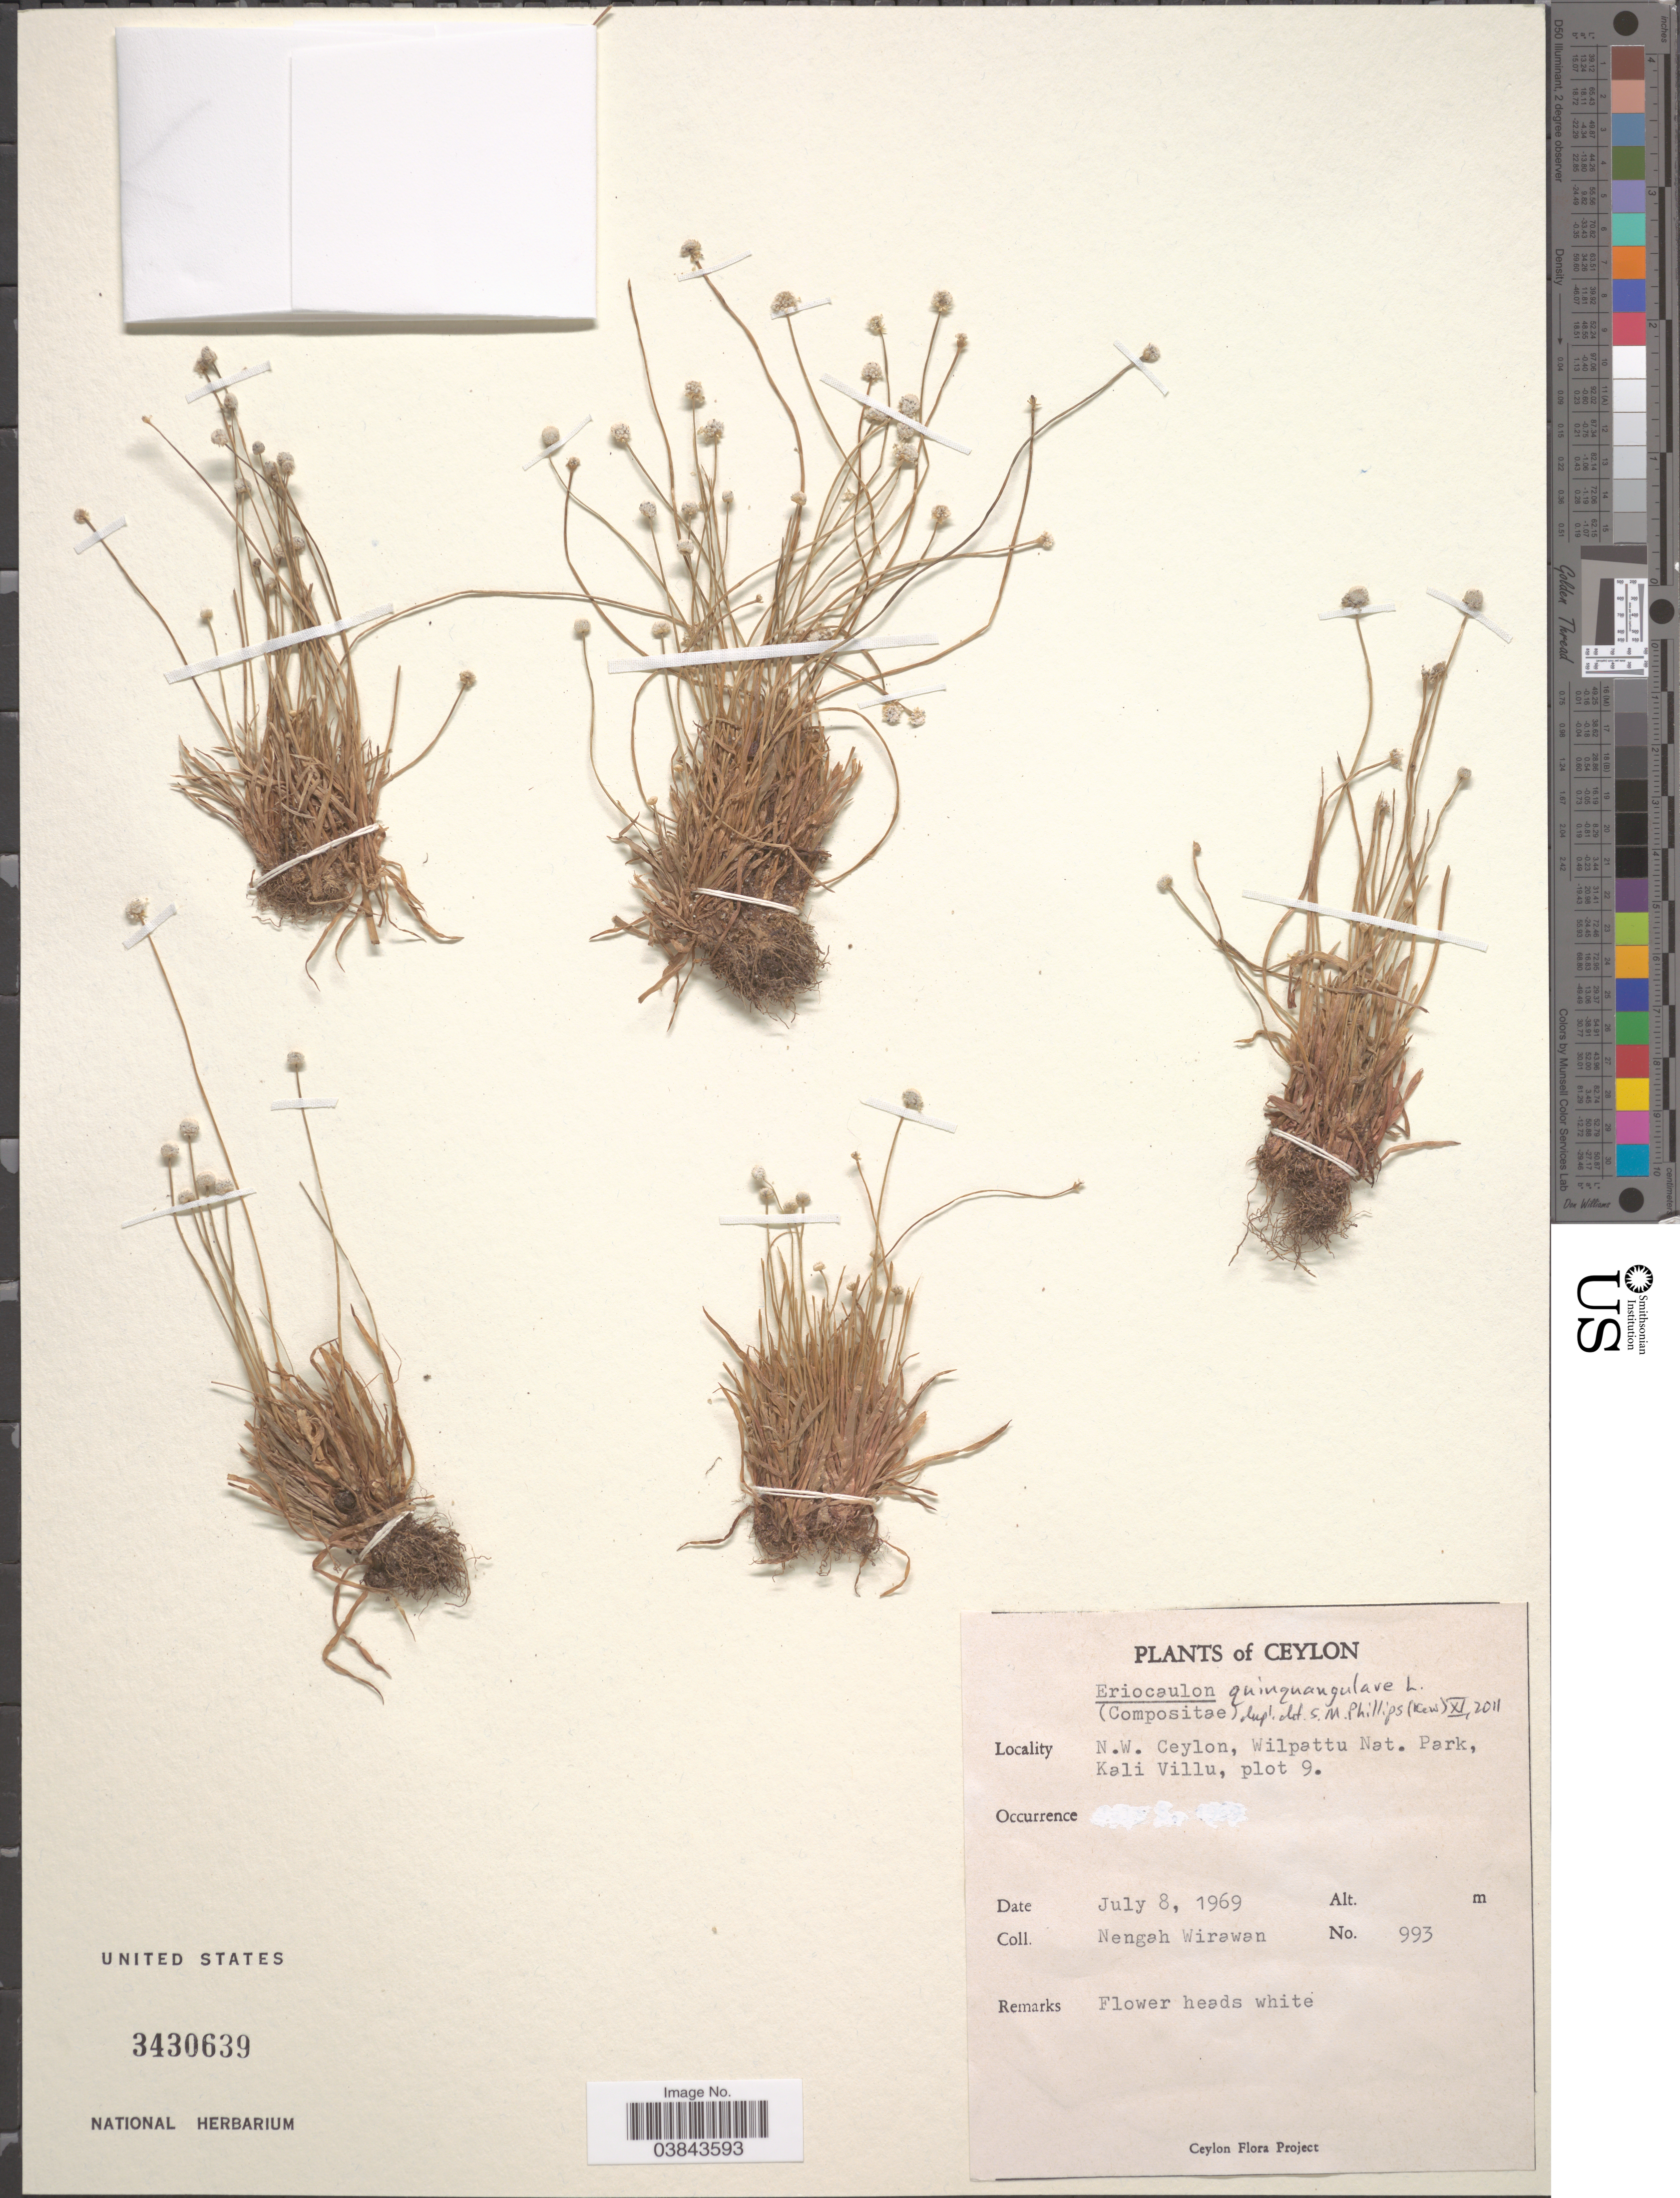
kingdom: Plantae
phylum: Tracheophyta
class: Liliopsida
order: Poales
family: Eriocaulaceae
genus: Eriocaulon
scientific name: Eriocaulon quinquangulare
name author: L.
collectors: N. Wirawan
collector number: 993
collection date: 1969-07-08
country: Sri Lanka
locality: Ceylon. n.W. Ceylon, Wilpattu Nat. Park, Kali Villu, plot 9.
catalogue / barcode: US 3430639